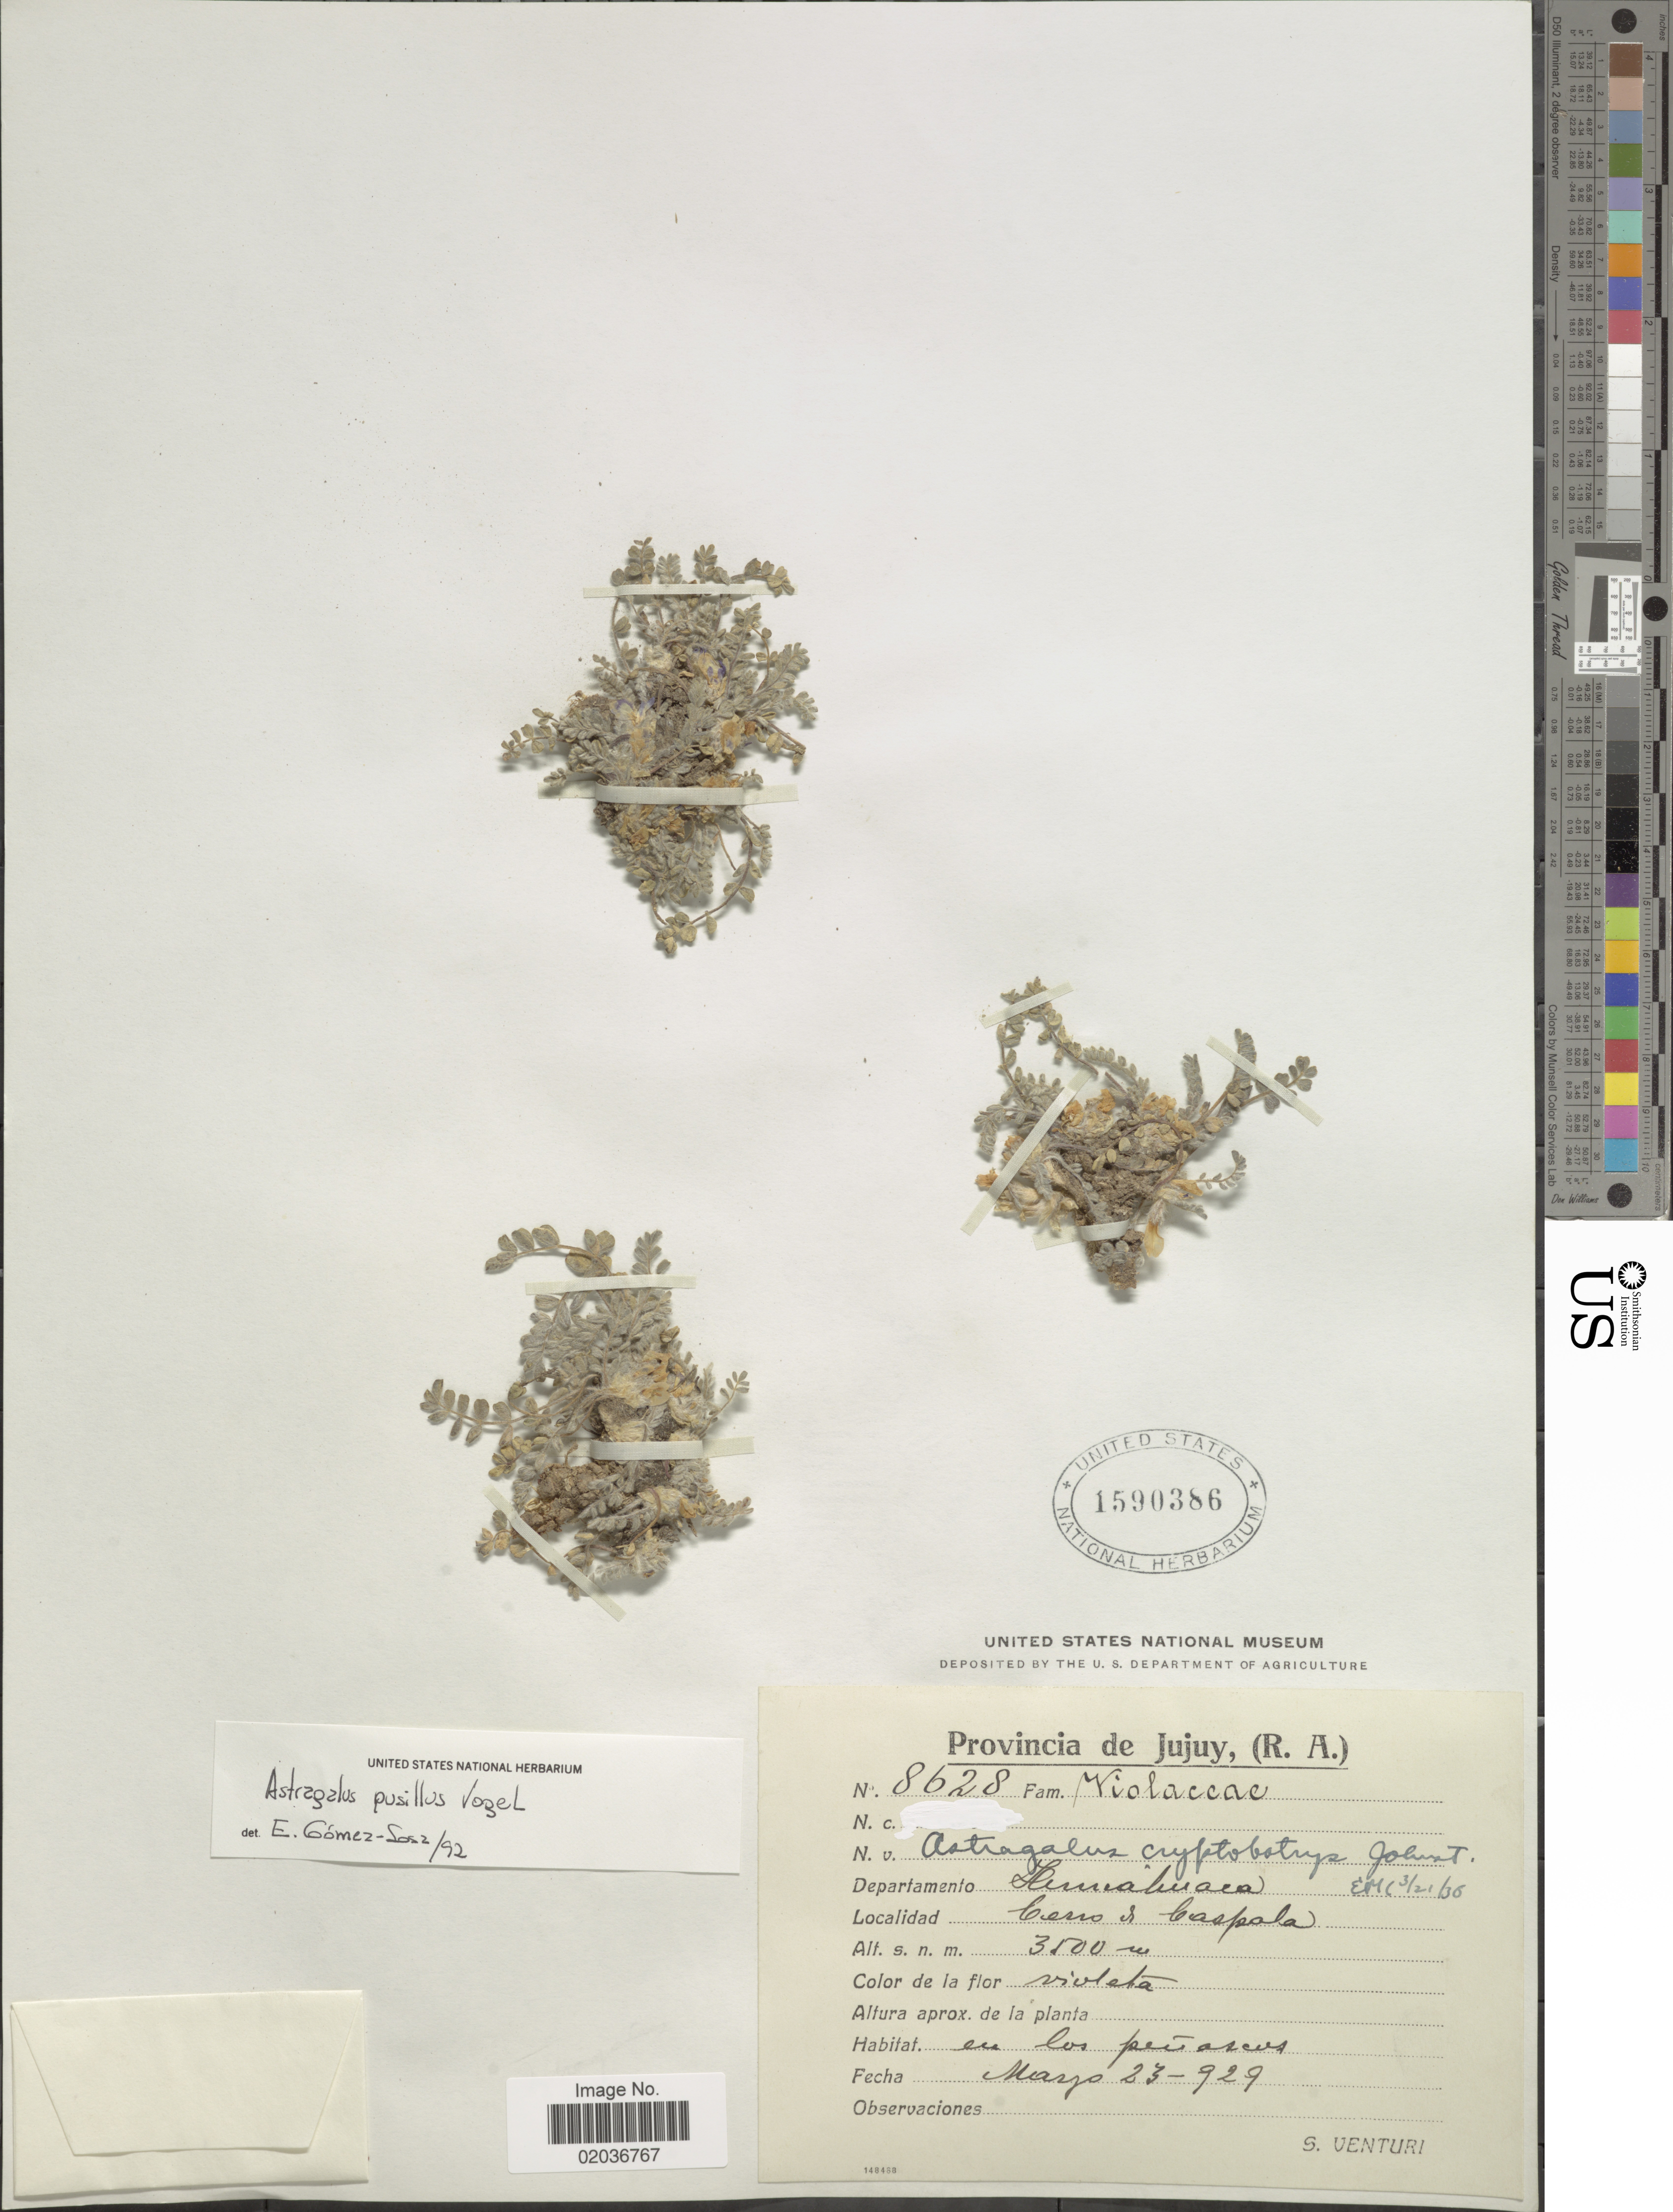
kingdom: Plantae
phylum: Tracheophyta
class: Magnoliopsida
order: Fabales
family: Fabaceae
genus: Astragalus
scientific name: Astragalus pusillus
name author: Vogel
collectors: S. Venturi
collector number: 8628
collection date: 1929-03-23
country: Argentina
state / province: Jujuy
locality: (R.A.) Departamento Humahuaca, Cerro de Caspala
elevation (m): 3500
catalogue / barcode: US 1590386